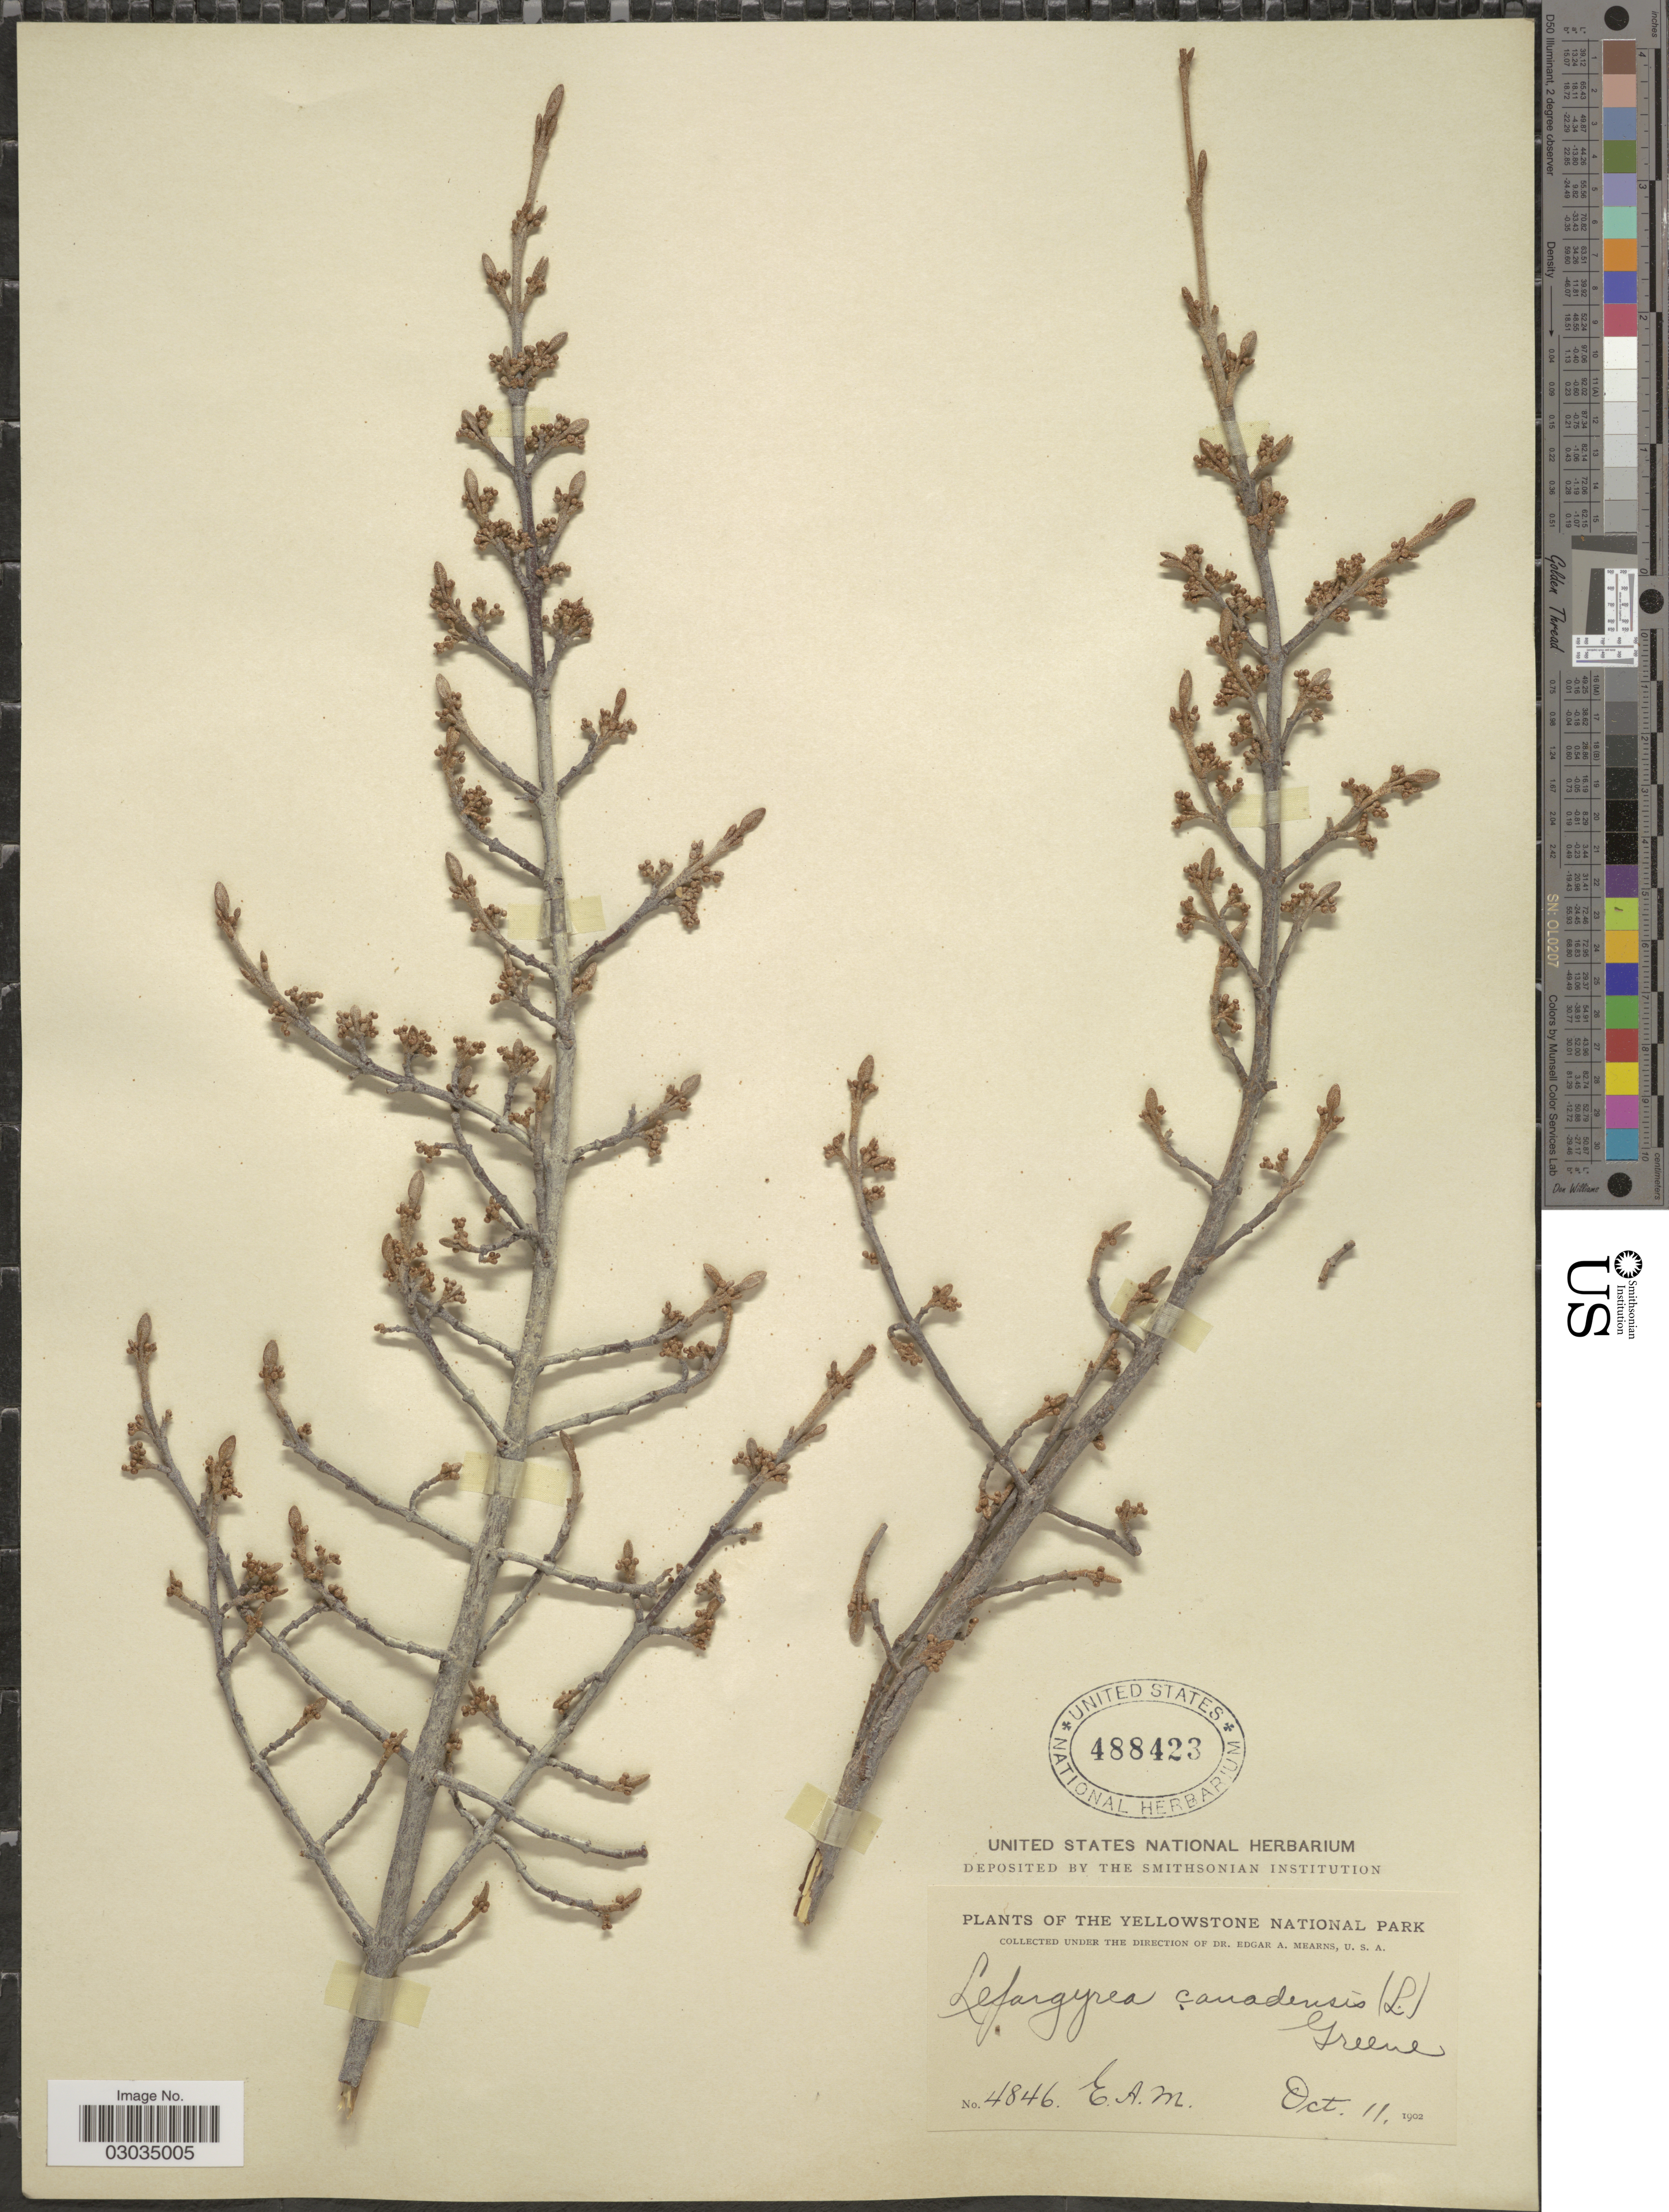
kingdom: Plantae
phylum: Tracheophyta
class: Magnoliopsida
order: Rosales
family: Elaeagnaceae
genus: Shepherdia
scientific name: Shepherdia canadensis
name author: (L.) Nutt.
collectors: E. A. Mearns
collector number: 4846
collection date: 1902-10-11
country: United States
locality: The Yellowstone National Park.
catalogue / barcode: US 488423